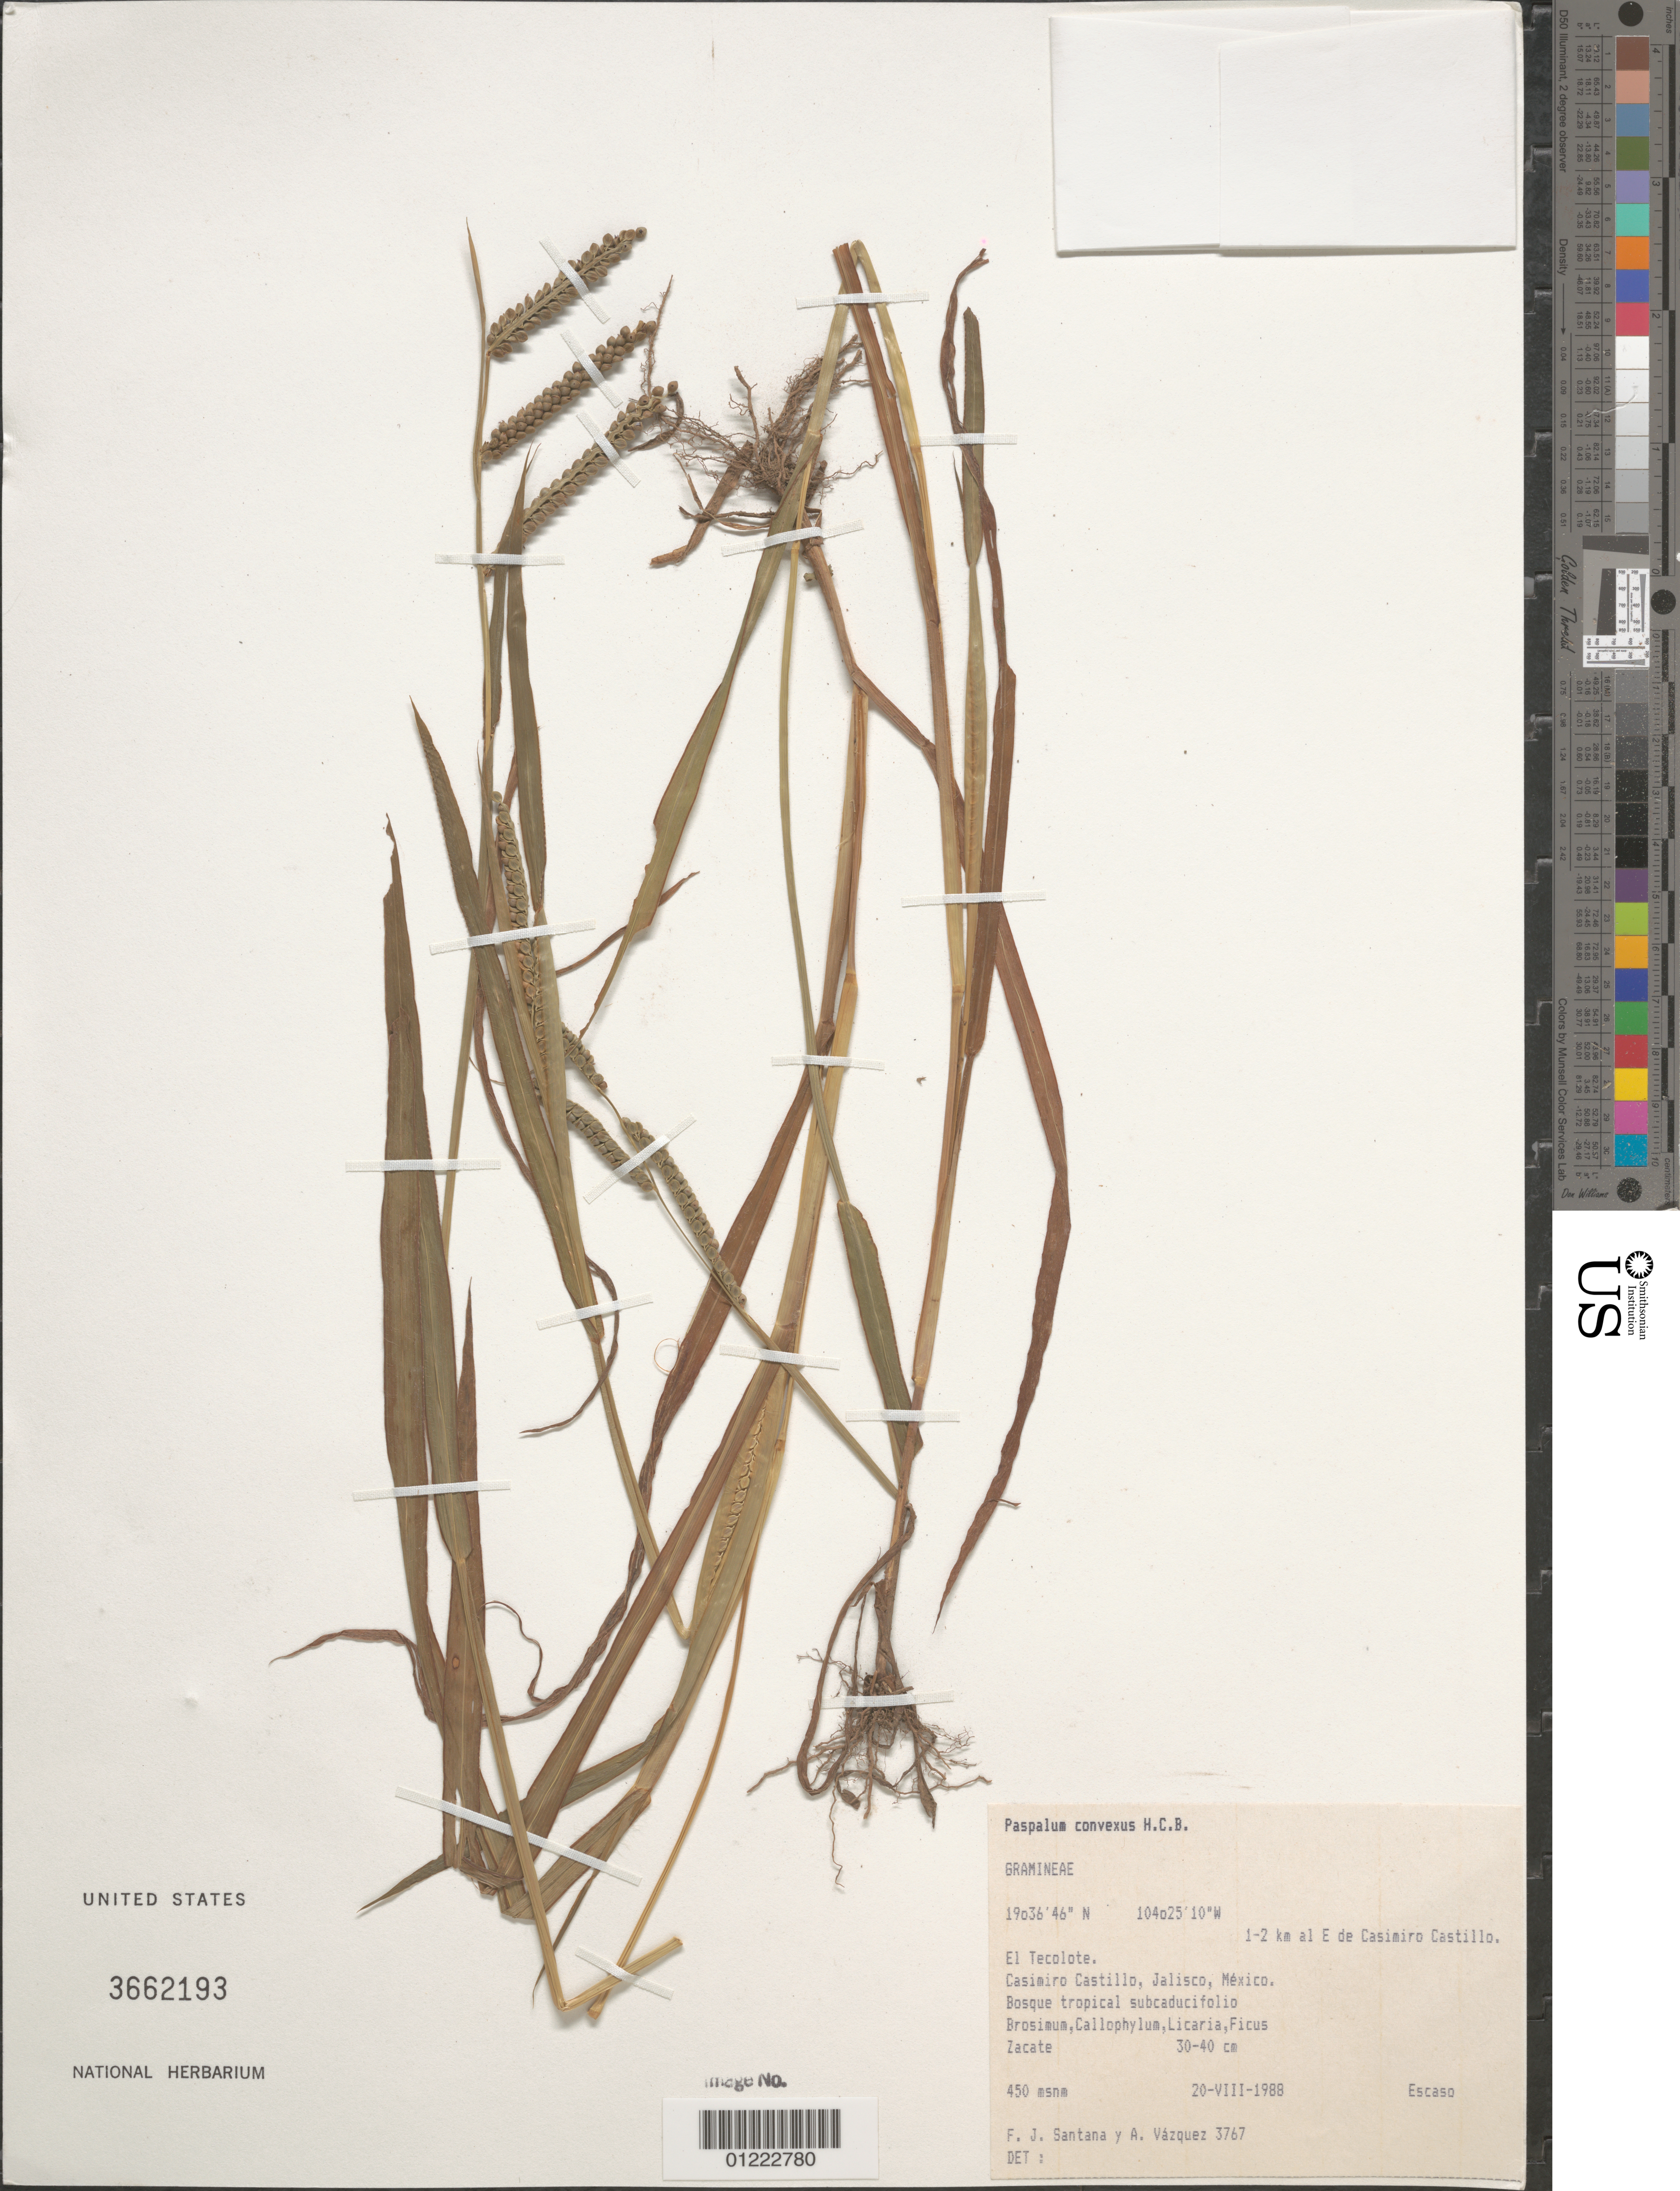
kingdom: Plantae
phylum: Tracheophyta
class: Liliopsida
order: Poales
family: Poaceae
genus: Paspalum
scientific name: Paspalum convexum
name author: Humb. & Bonpl. ex Flüggé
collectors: F. J. Santana M. & A. Vazquez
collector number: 3767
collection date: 1988-08-20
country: Mexico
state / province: Jalisco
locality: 1-2 km al NE de Casimiro Castillo. El Tecolote.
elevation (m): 450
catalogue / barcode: US 3662193